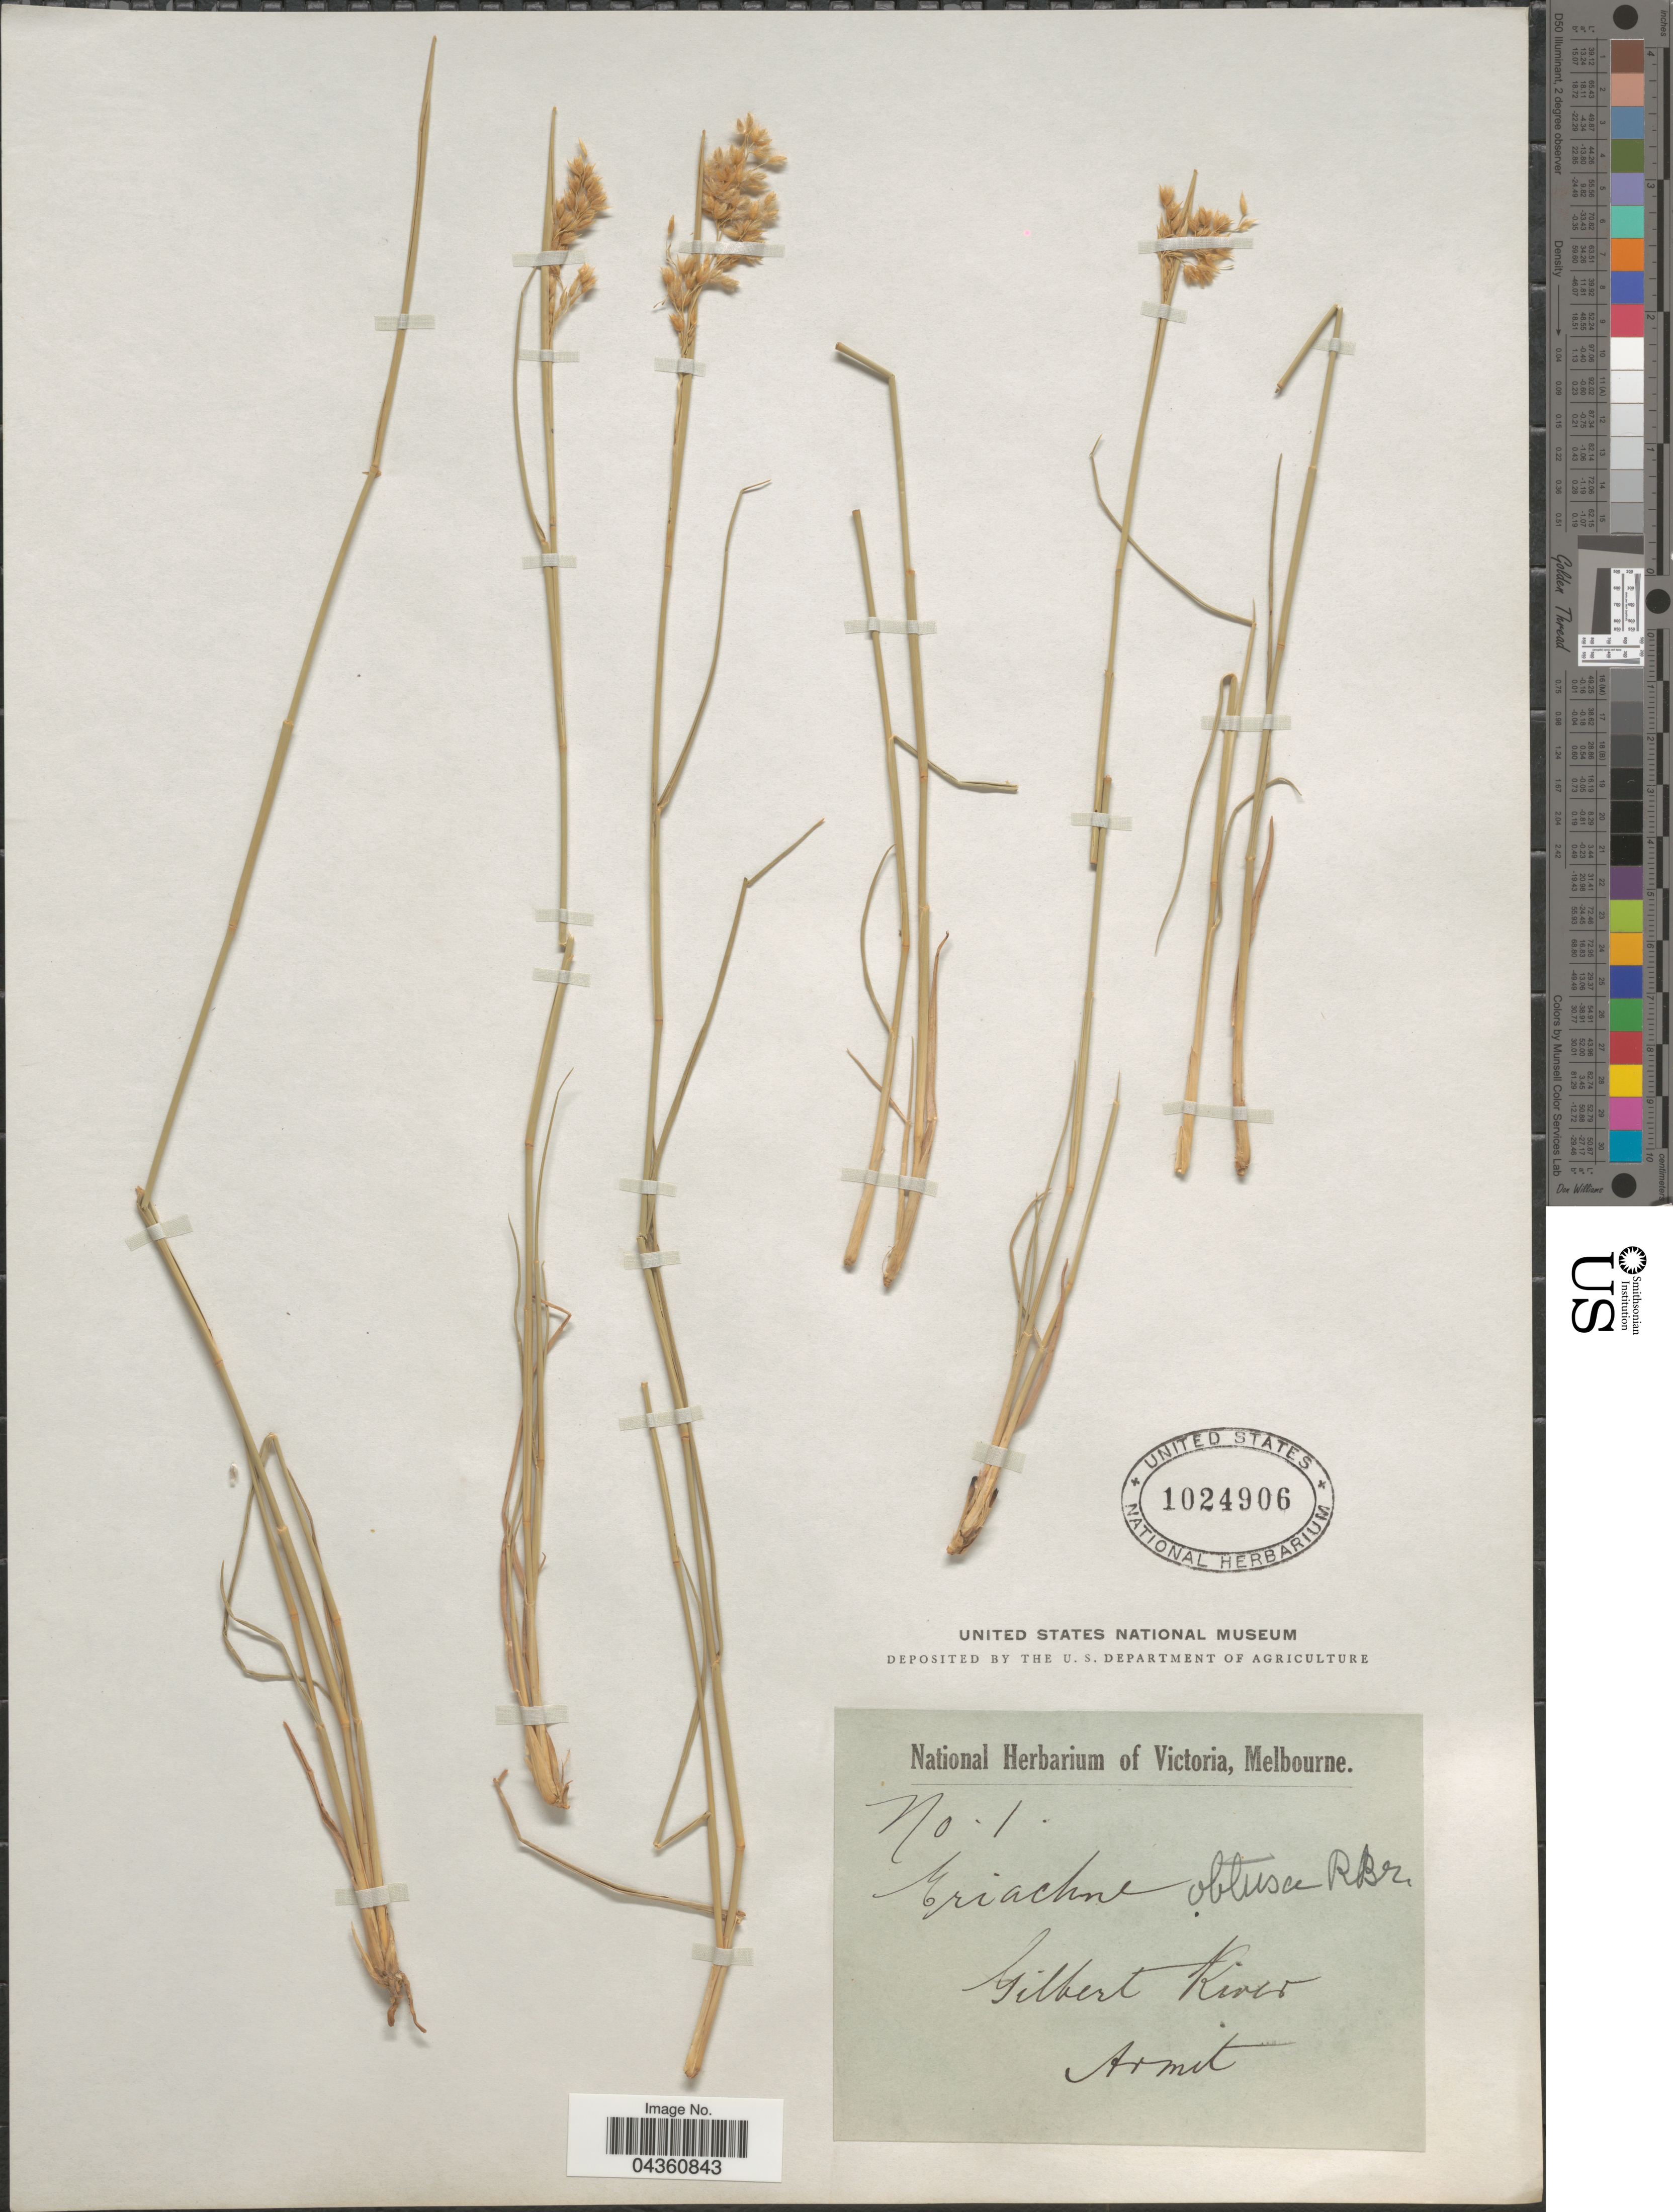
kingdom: Plantae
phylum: Tracheophyta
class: Liliopsida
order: Poales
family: Poaceae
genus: Eriachne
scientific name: Eriachne obtusa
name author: R. Br.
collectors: Armit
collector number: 1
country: Australia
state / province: Queensland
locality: Gilbert River.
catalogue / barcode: US 1024906